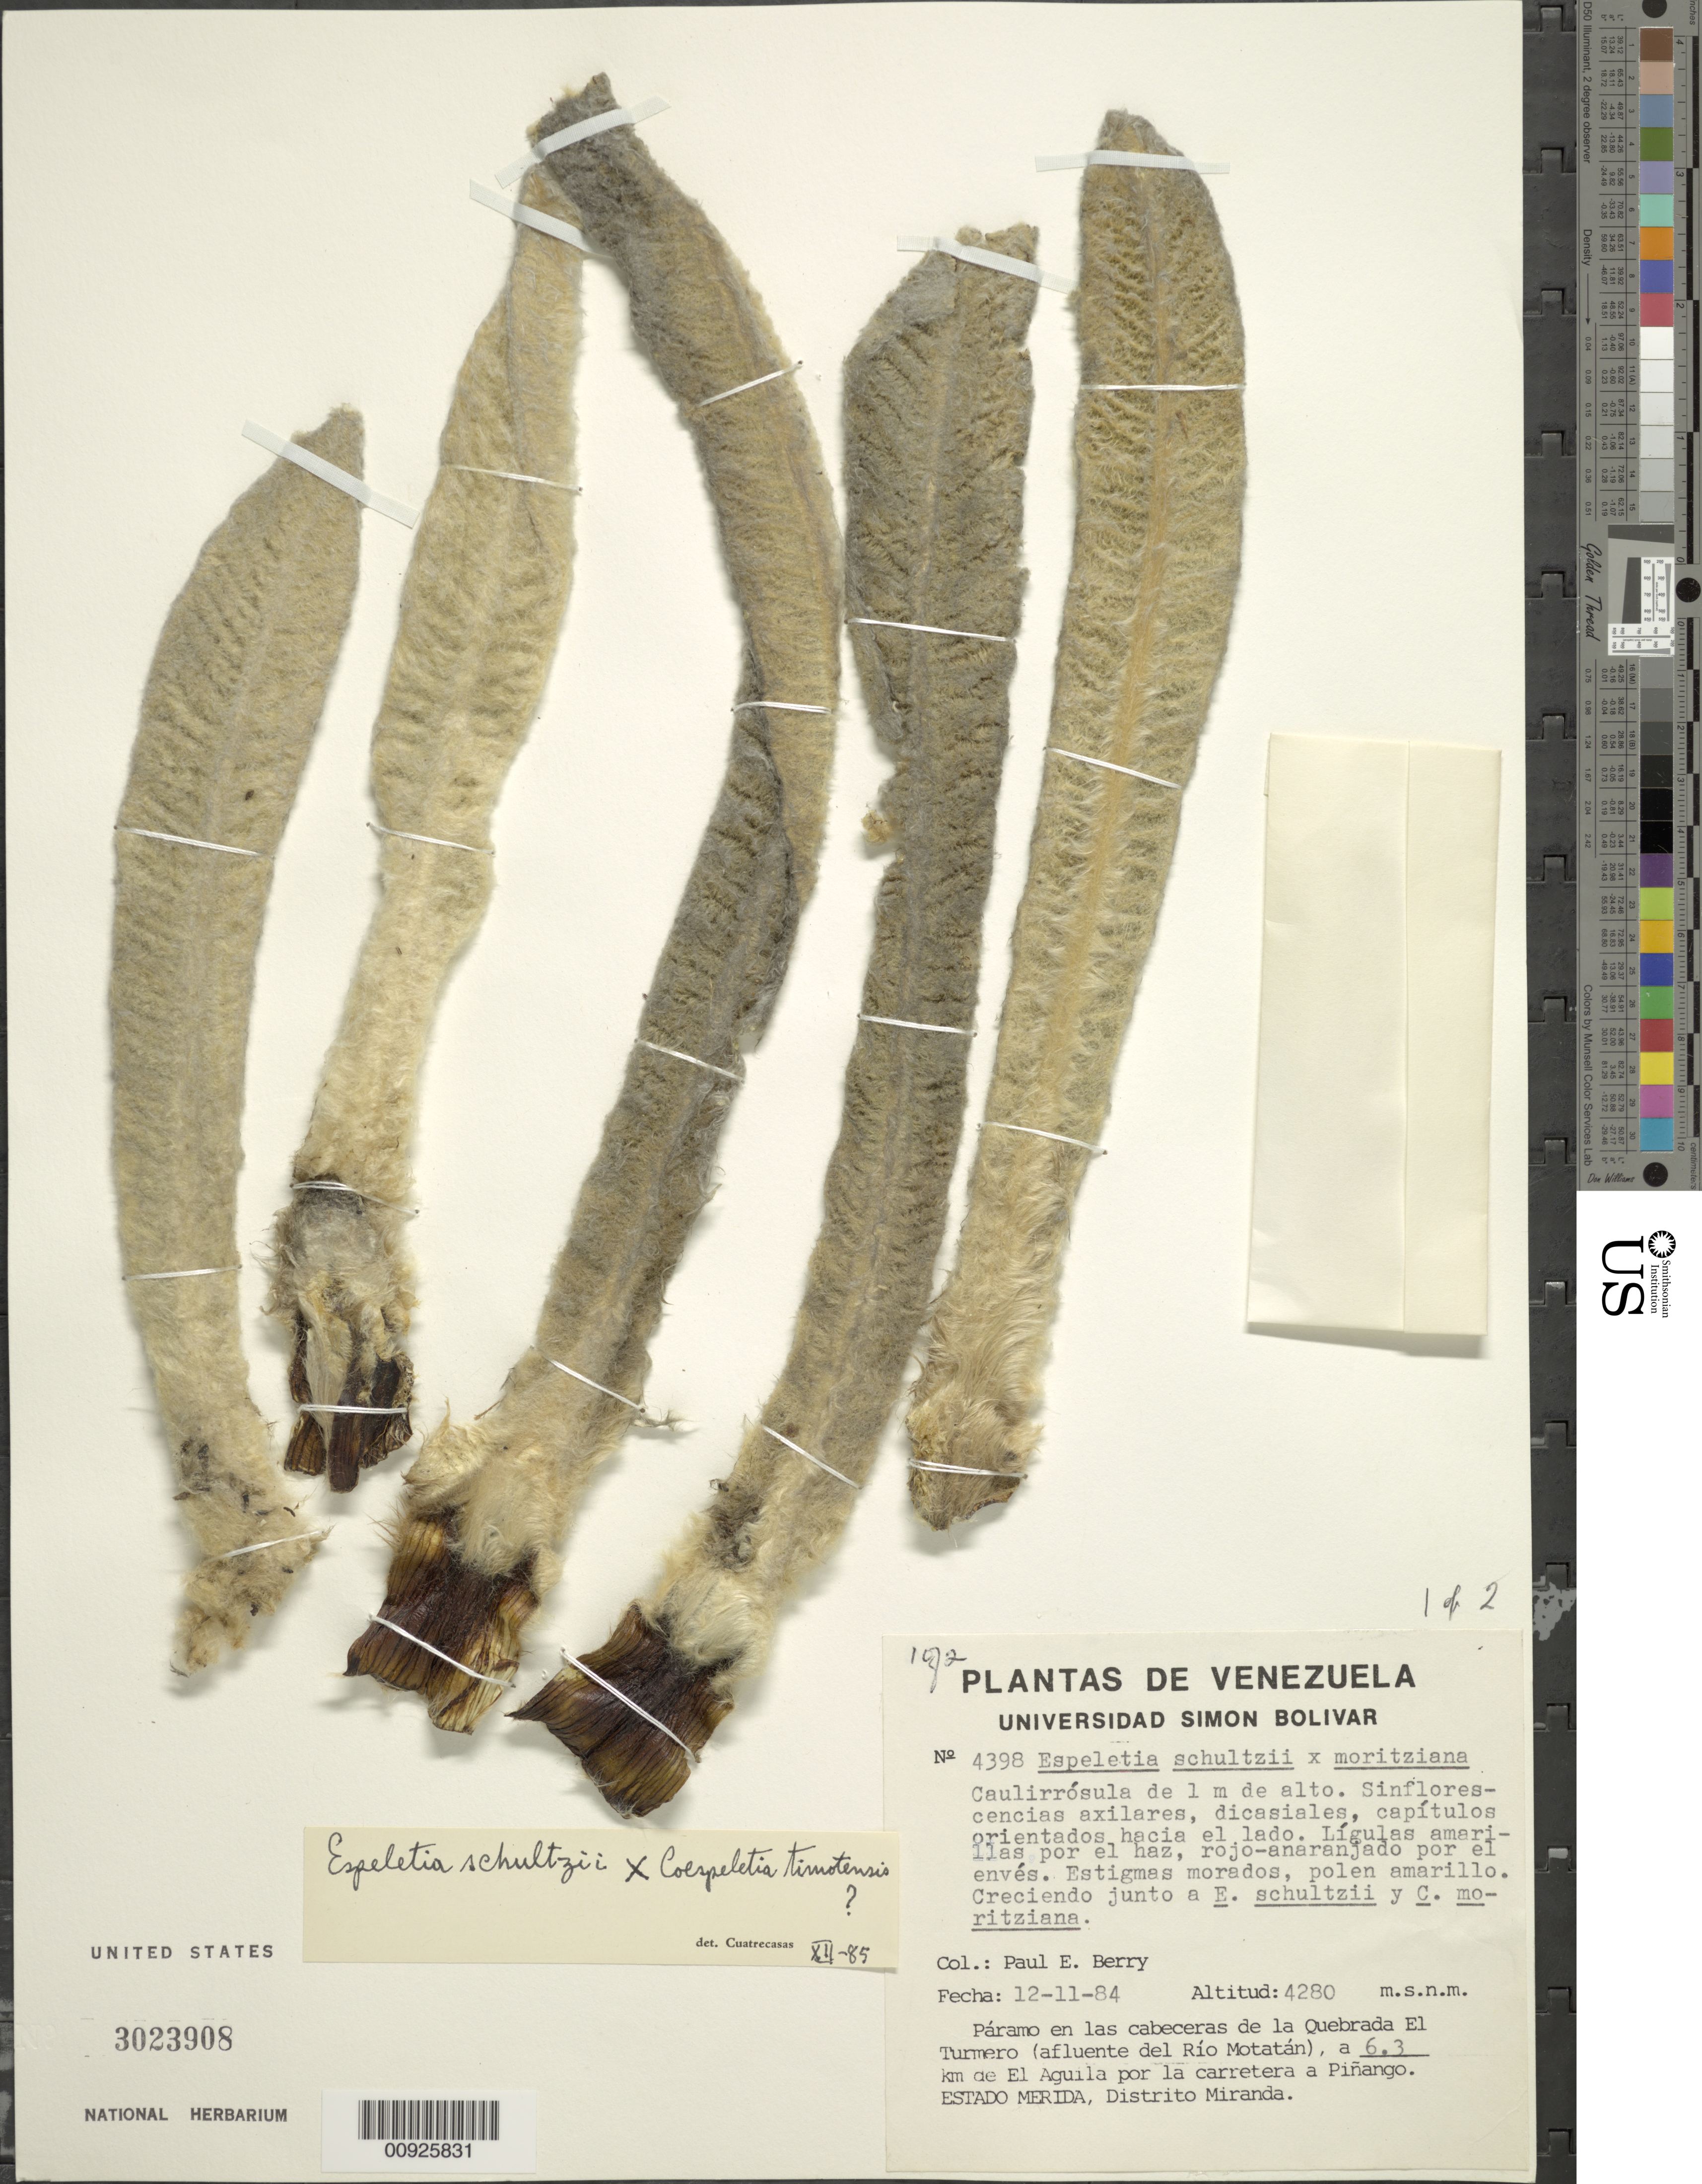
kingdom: Plantae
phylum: Tracheophyta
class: Magnoliopsida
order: Asterales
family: Asteraceae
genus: Espeletia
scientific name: Espeletia schultzii x E. timotensis Cuatrec.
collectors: P. E. Berry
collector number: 4398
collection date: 1984-11-12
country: Venezuela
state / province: Mérida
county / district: Miranda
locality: Páramo en las cabeceras de la Quebrada El Turmero (afluentes del Río Motatán), a 6.3 km de El Aguila por la carretera a Piñango.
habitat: Creciendo junto a E. schultzii y C. moritziana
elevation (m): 4280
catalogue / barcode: US 3023908